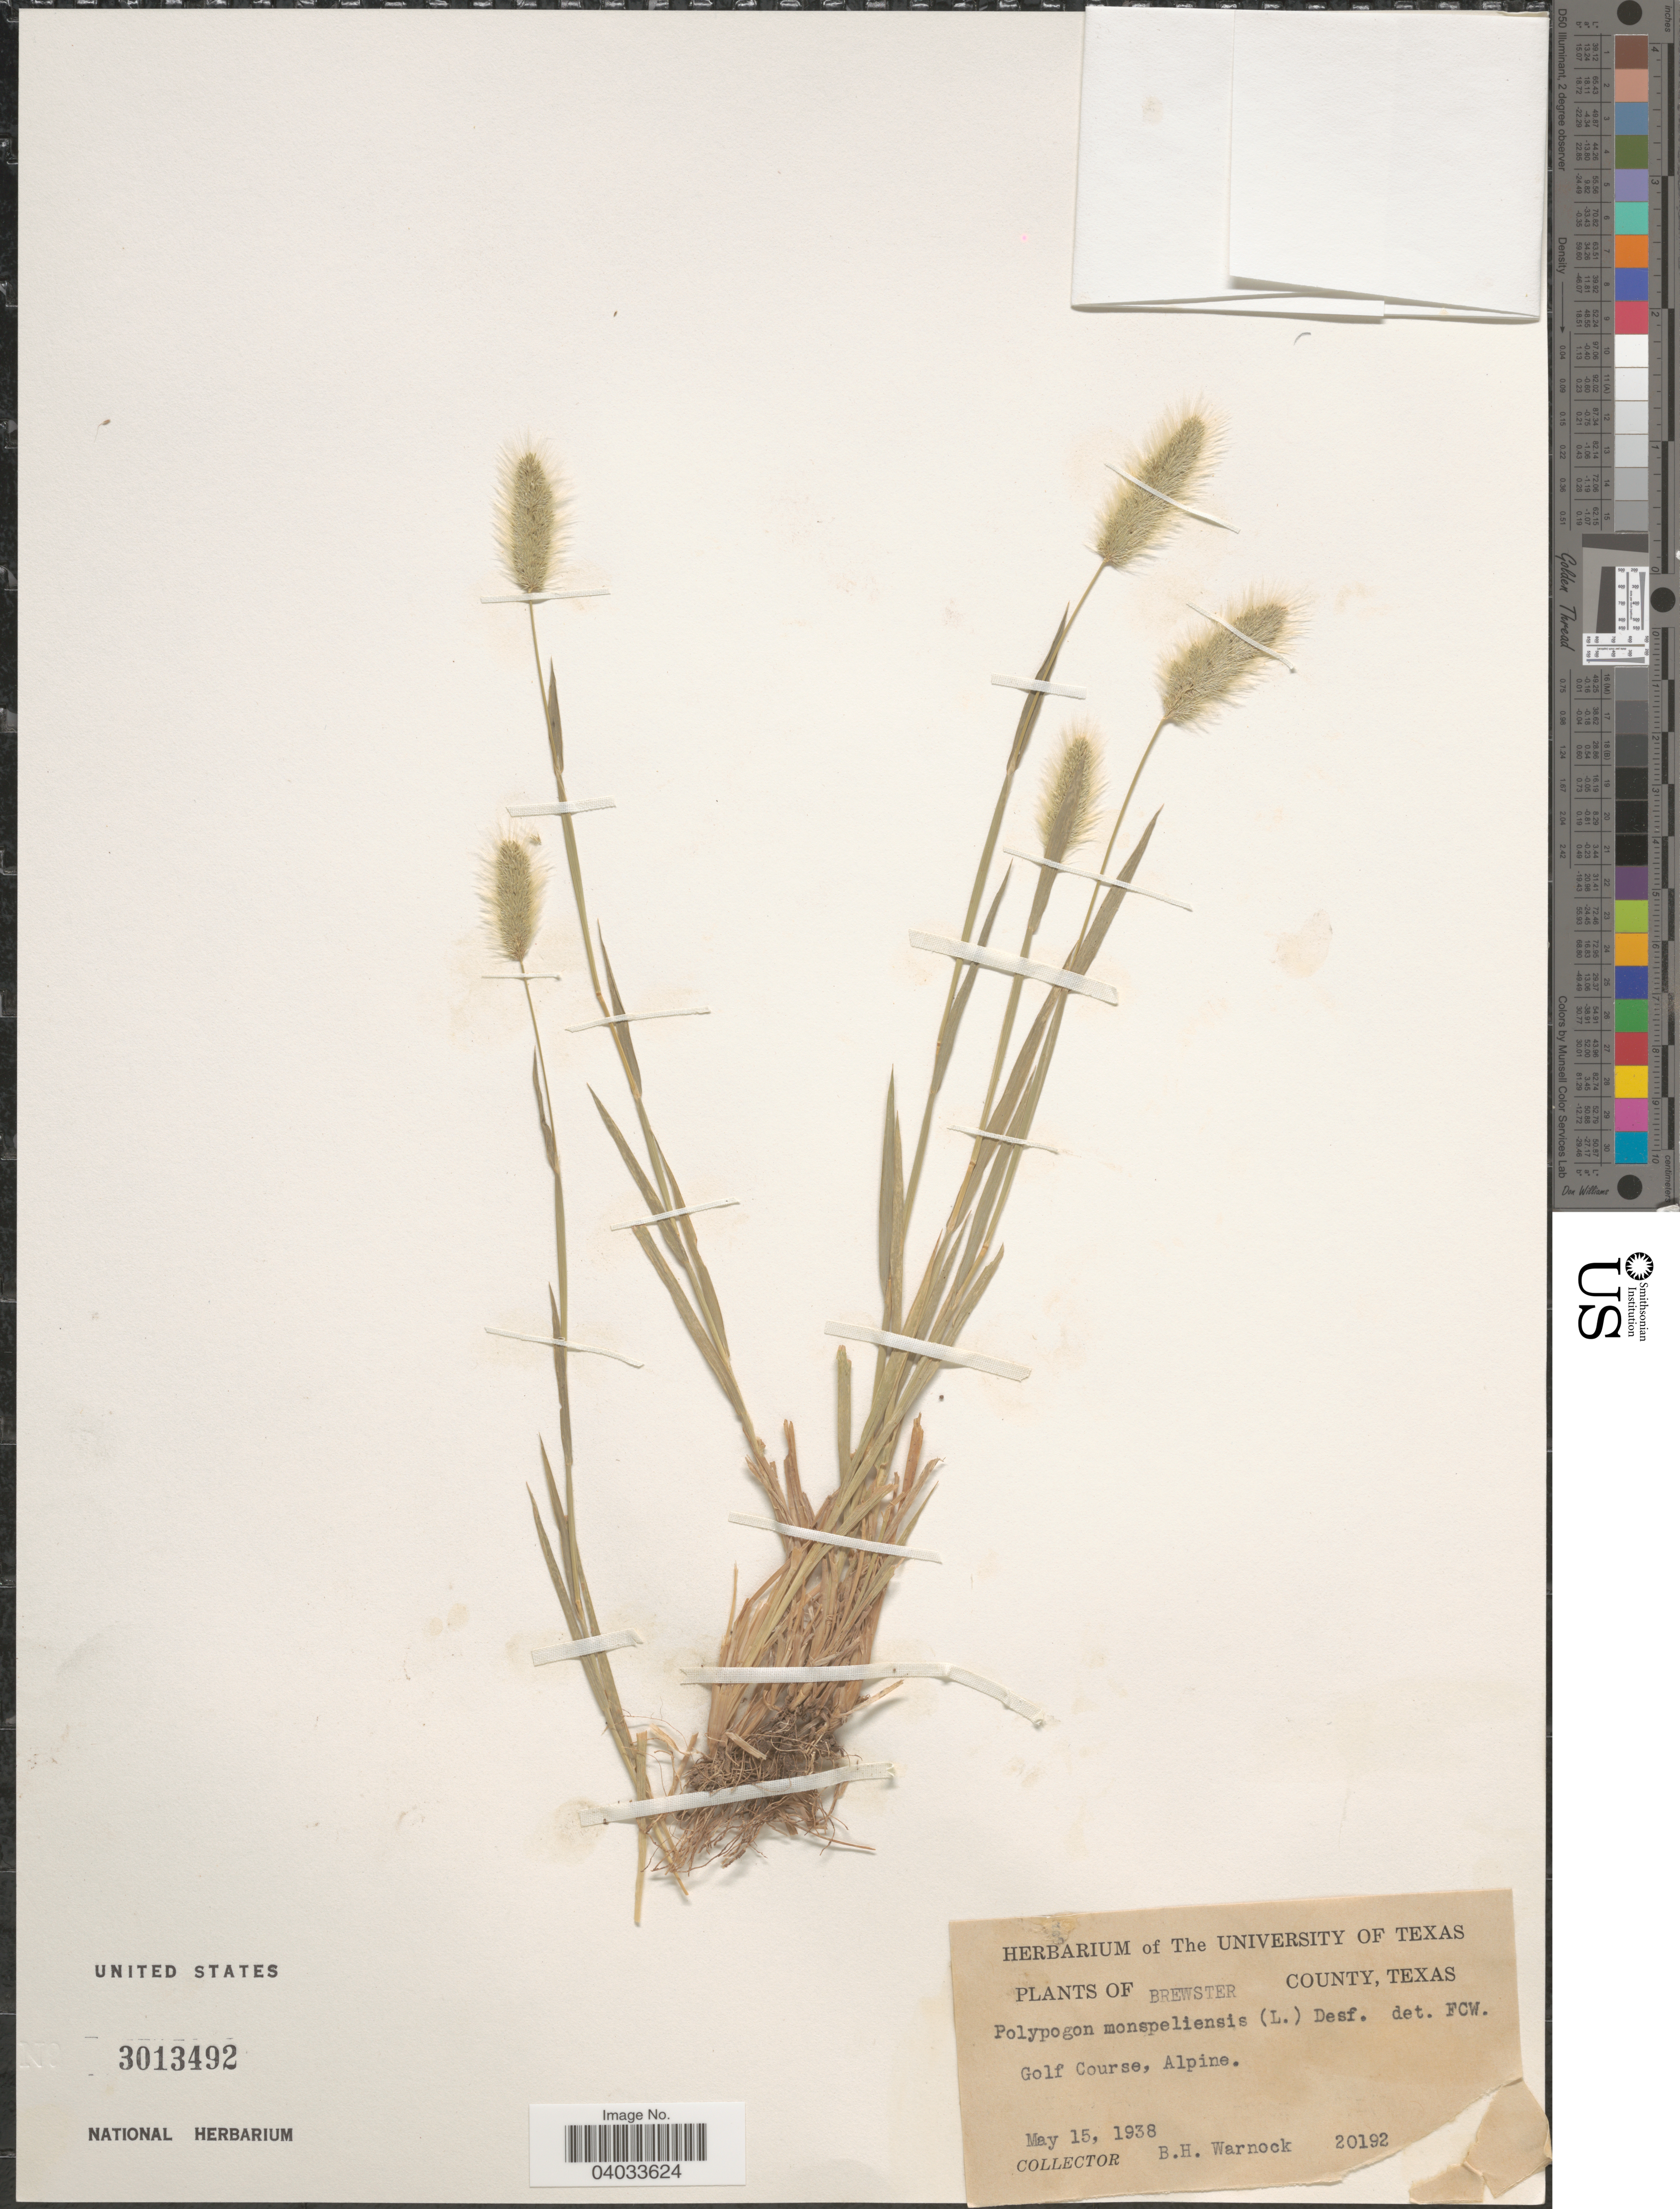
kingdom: Plantae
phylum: Tracheophyta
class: Liliopsida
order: Poales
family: Poaceae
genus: Polypogon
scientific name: Polypogon monspeliensis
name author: (L.) Desf.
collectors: B. H. Warnock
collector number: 20192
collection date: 1938-05-15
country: United States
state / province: Texas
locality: Brewster County. Golf Course, Alpine.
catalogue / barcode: US 3013492